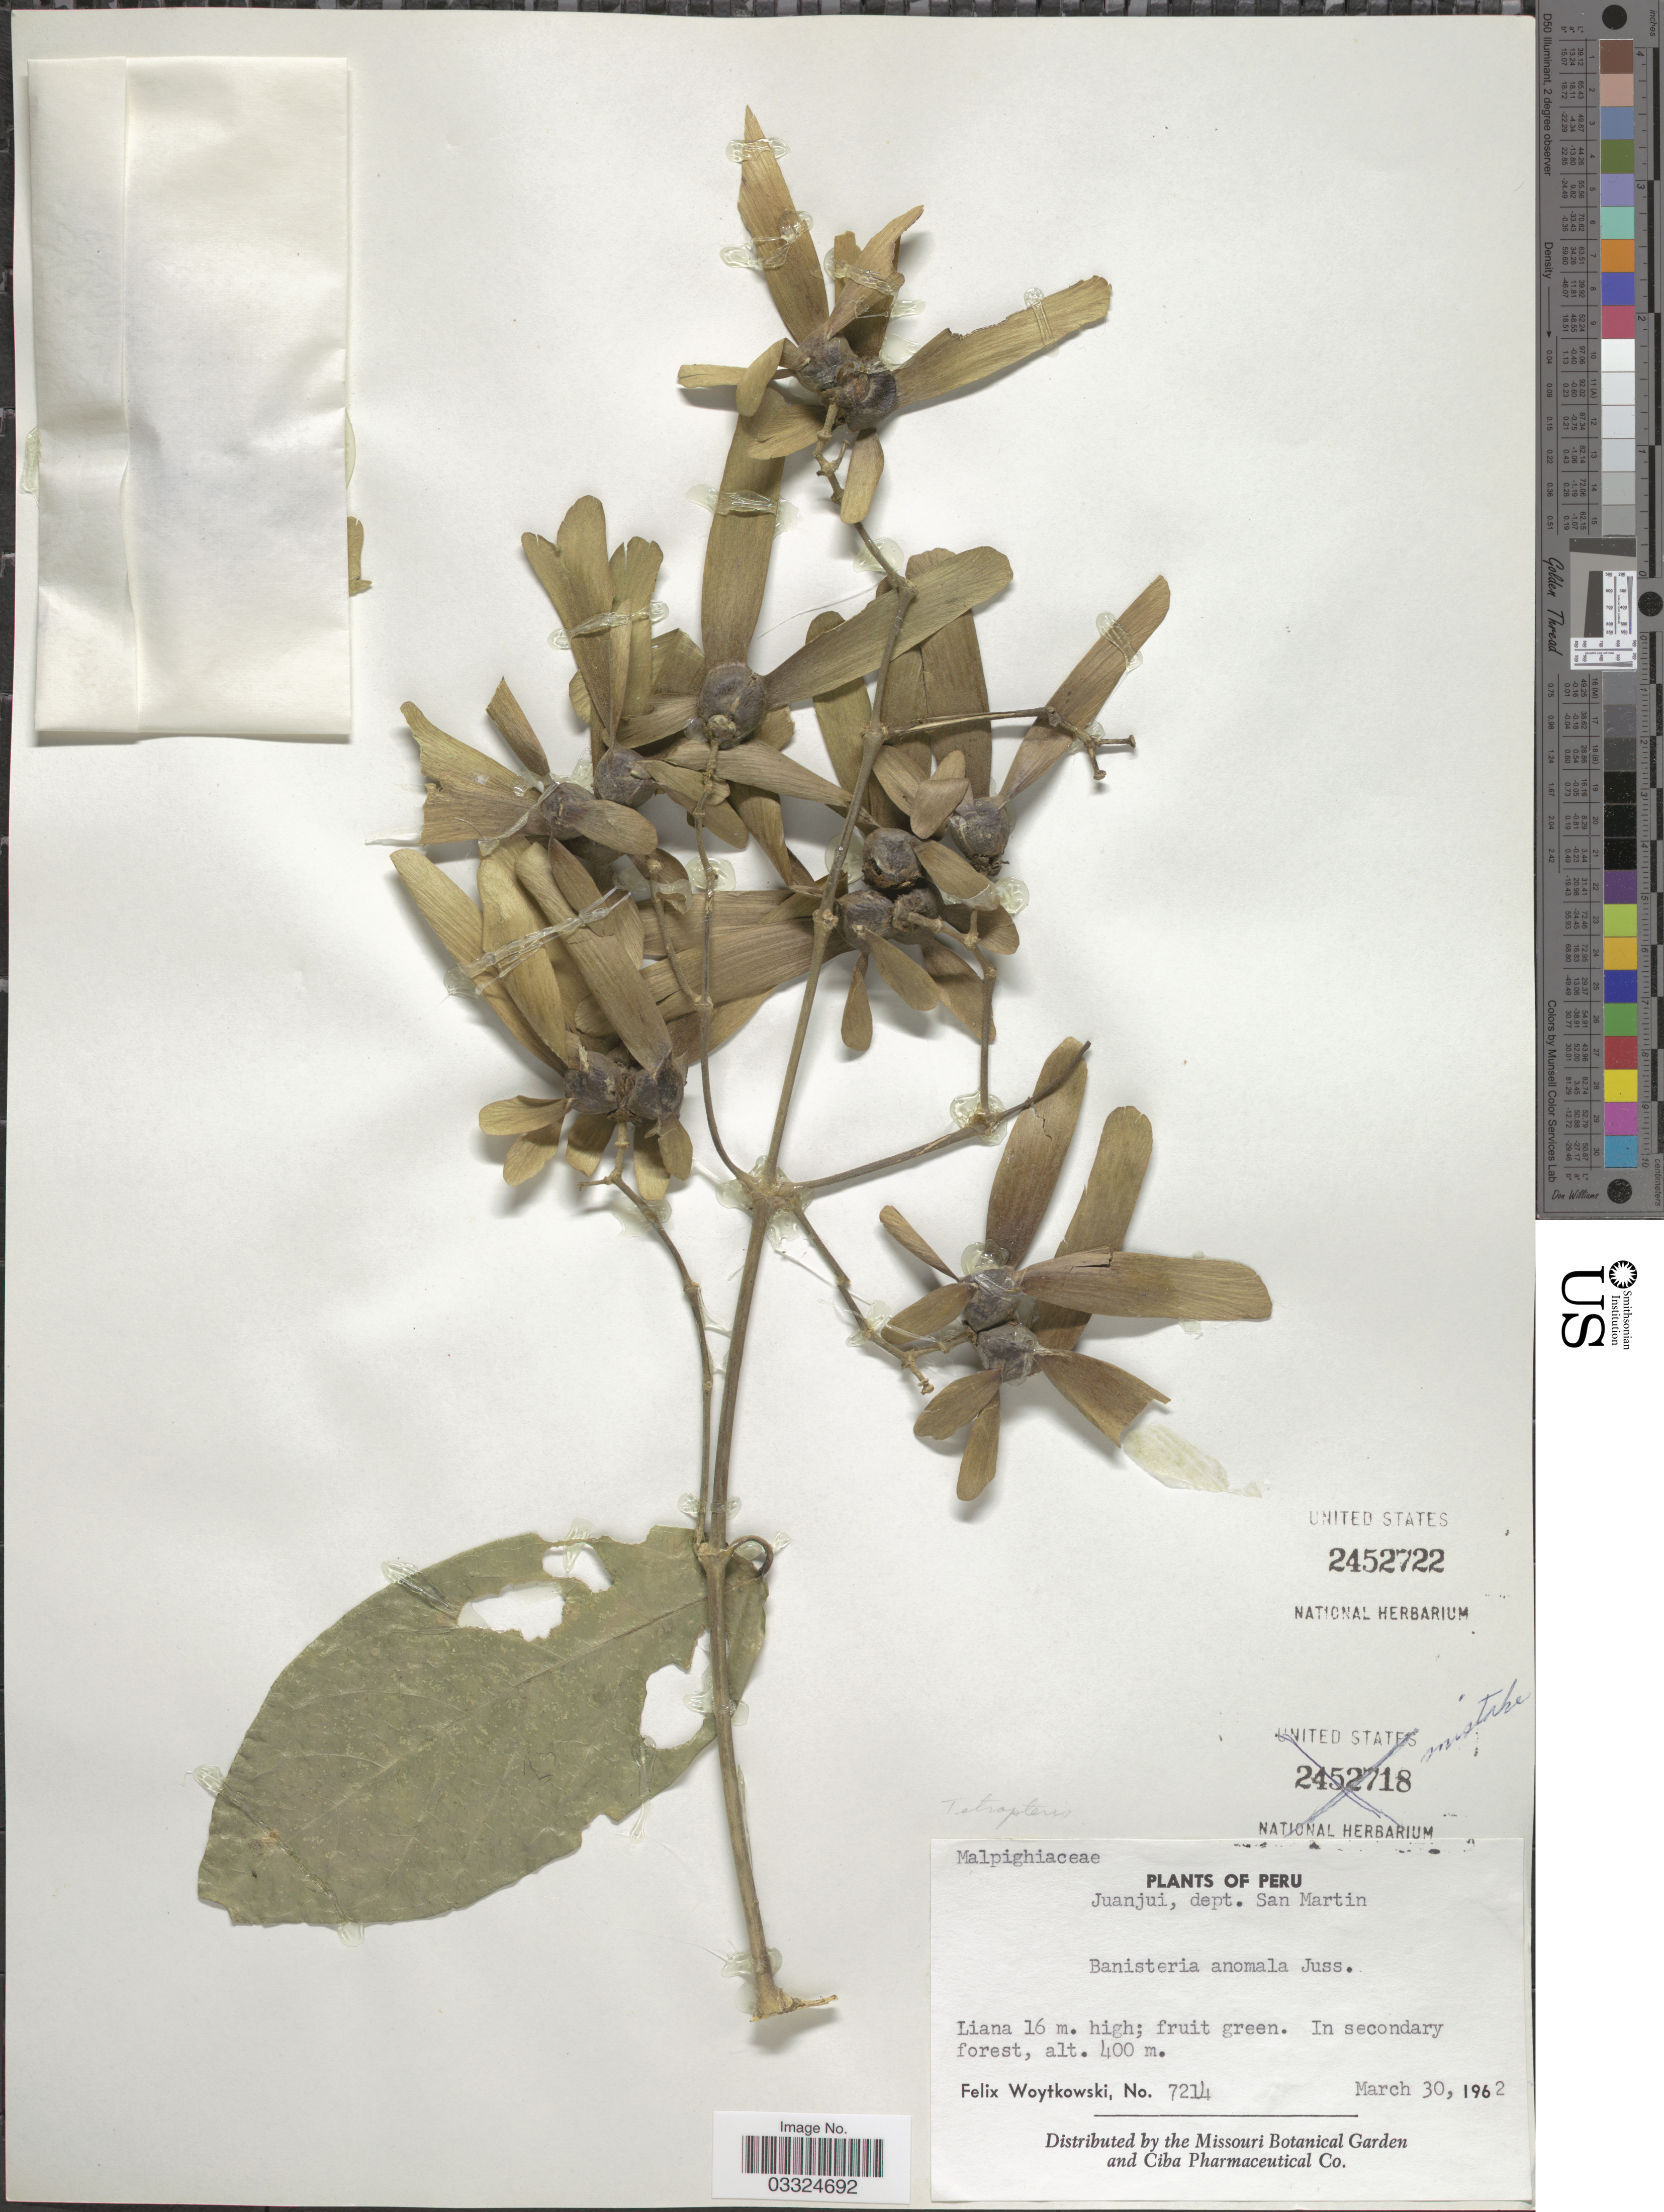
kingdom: Plantae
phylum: Tracheophyta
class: Magnoliopsida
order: Malpighiales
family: Malpighiaceae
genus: Tetrapterys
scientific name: Tetrapterys sp.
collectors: F. Woytkowski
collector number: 7214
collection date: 1962-03-30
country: Peru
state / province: San Martín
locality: Juanjui, dept. San Martin.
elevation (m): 400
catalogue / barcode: US 2452722